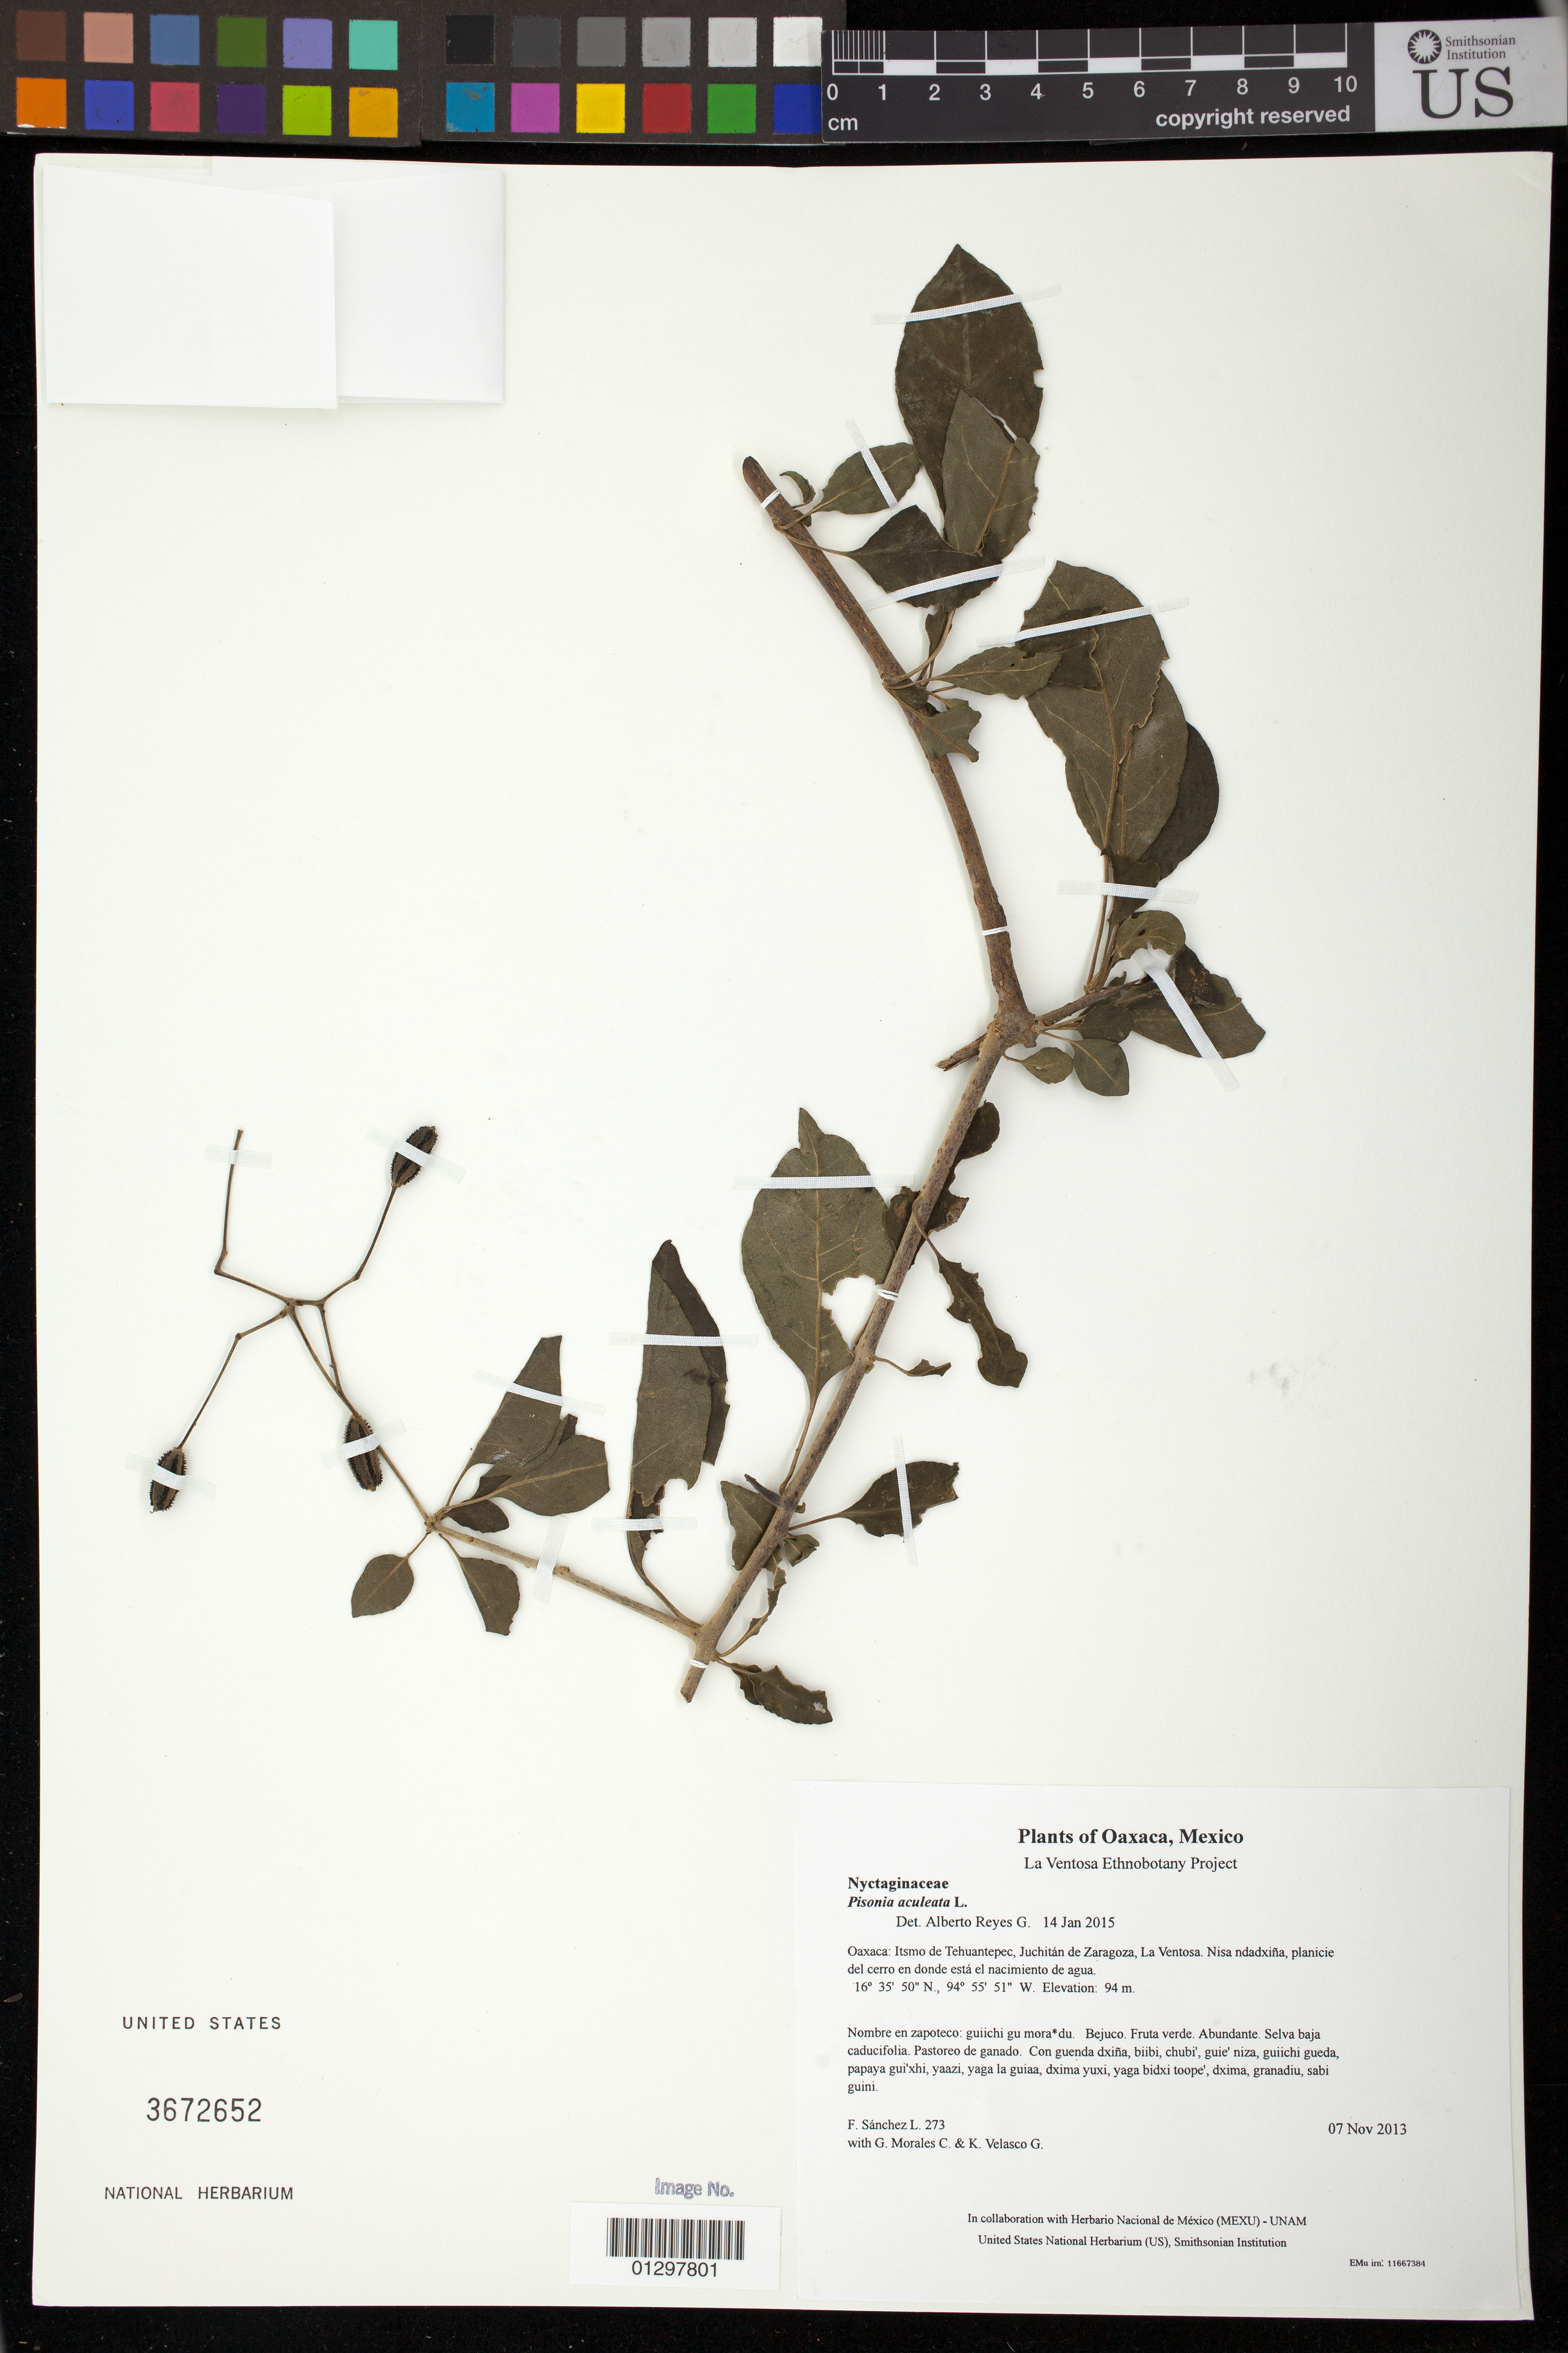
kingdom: Plantae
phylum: Tracheophyta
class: Magnoliopsida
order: Caryophyllales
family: Nyctaginaceae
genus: Pisonia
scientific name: Pisonia macranthocarpa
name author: (Donn. Sm.) Donn. Sm.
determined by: Hernandez L., Patricia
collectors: F. Sánchez L., G. Morales C. & K. Velasco G.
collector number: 273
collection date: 2013-11-07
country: Mexico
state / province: Oaxaca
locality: Itsmo de Tehuantepec, Juchitán de Zaragoza, La Ventosa. Nisa ndadxiña, planicie del cerro en donde está el nacimiento de agua.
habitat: Selva baja caducifolia. Pastoreo de ganado.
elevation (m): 94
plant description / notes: MEXU, US; Luba'. Cuaananaxhi naga'. Stale.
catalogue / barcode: US 3672652